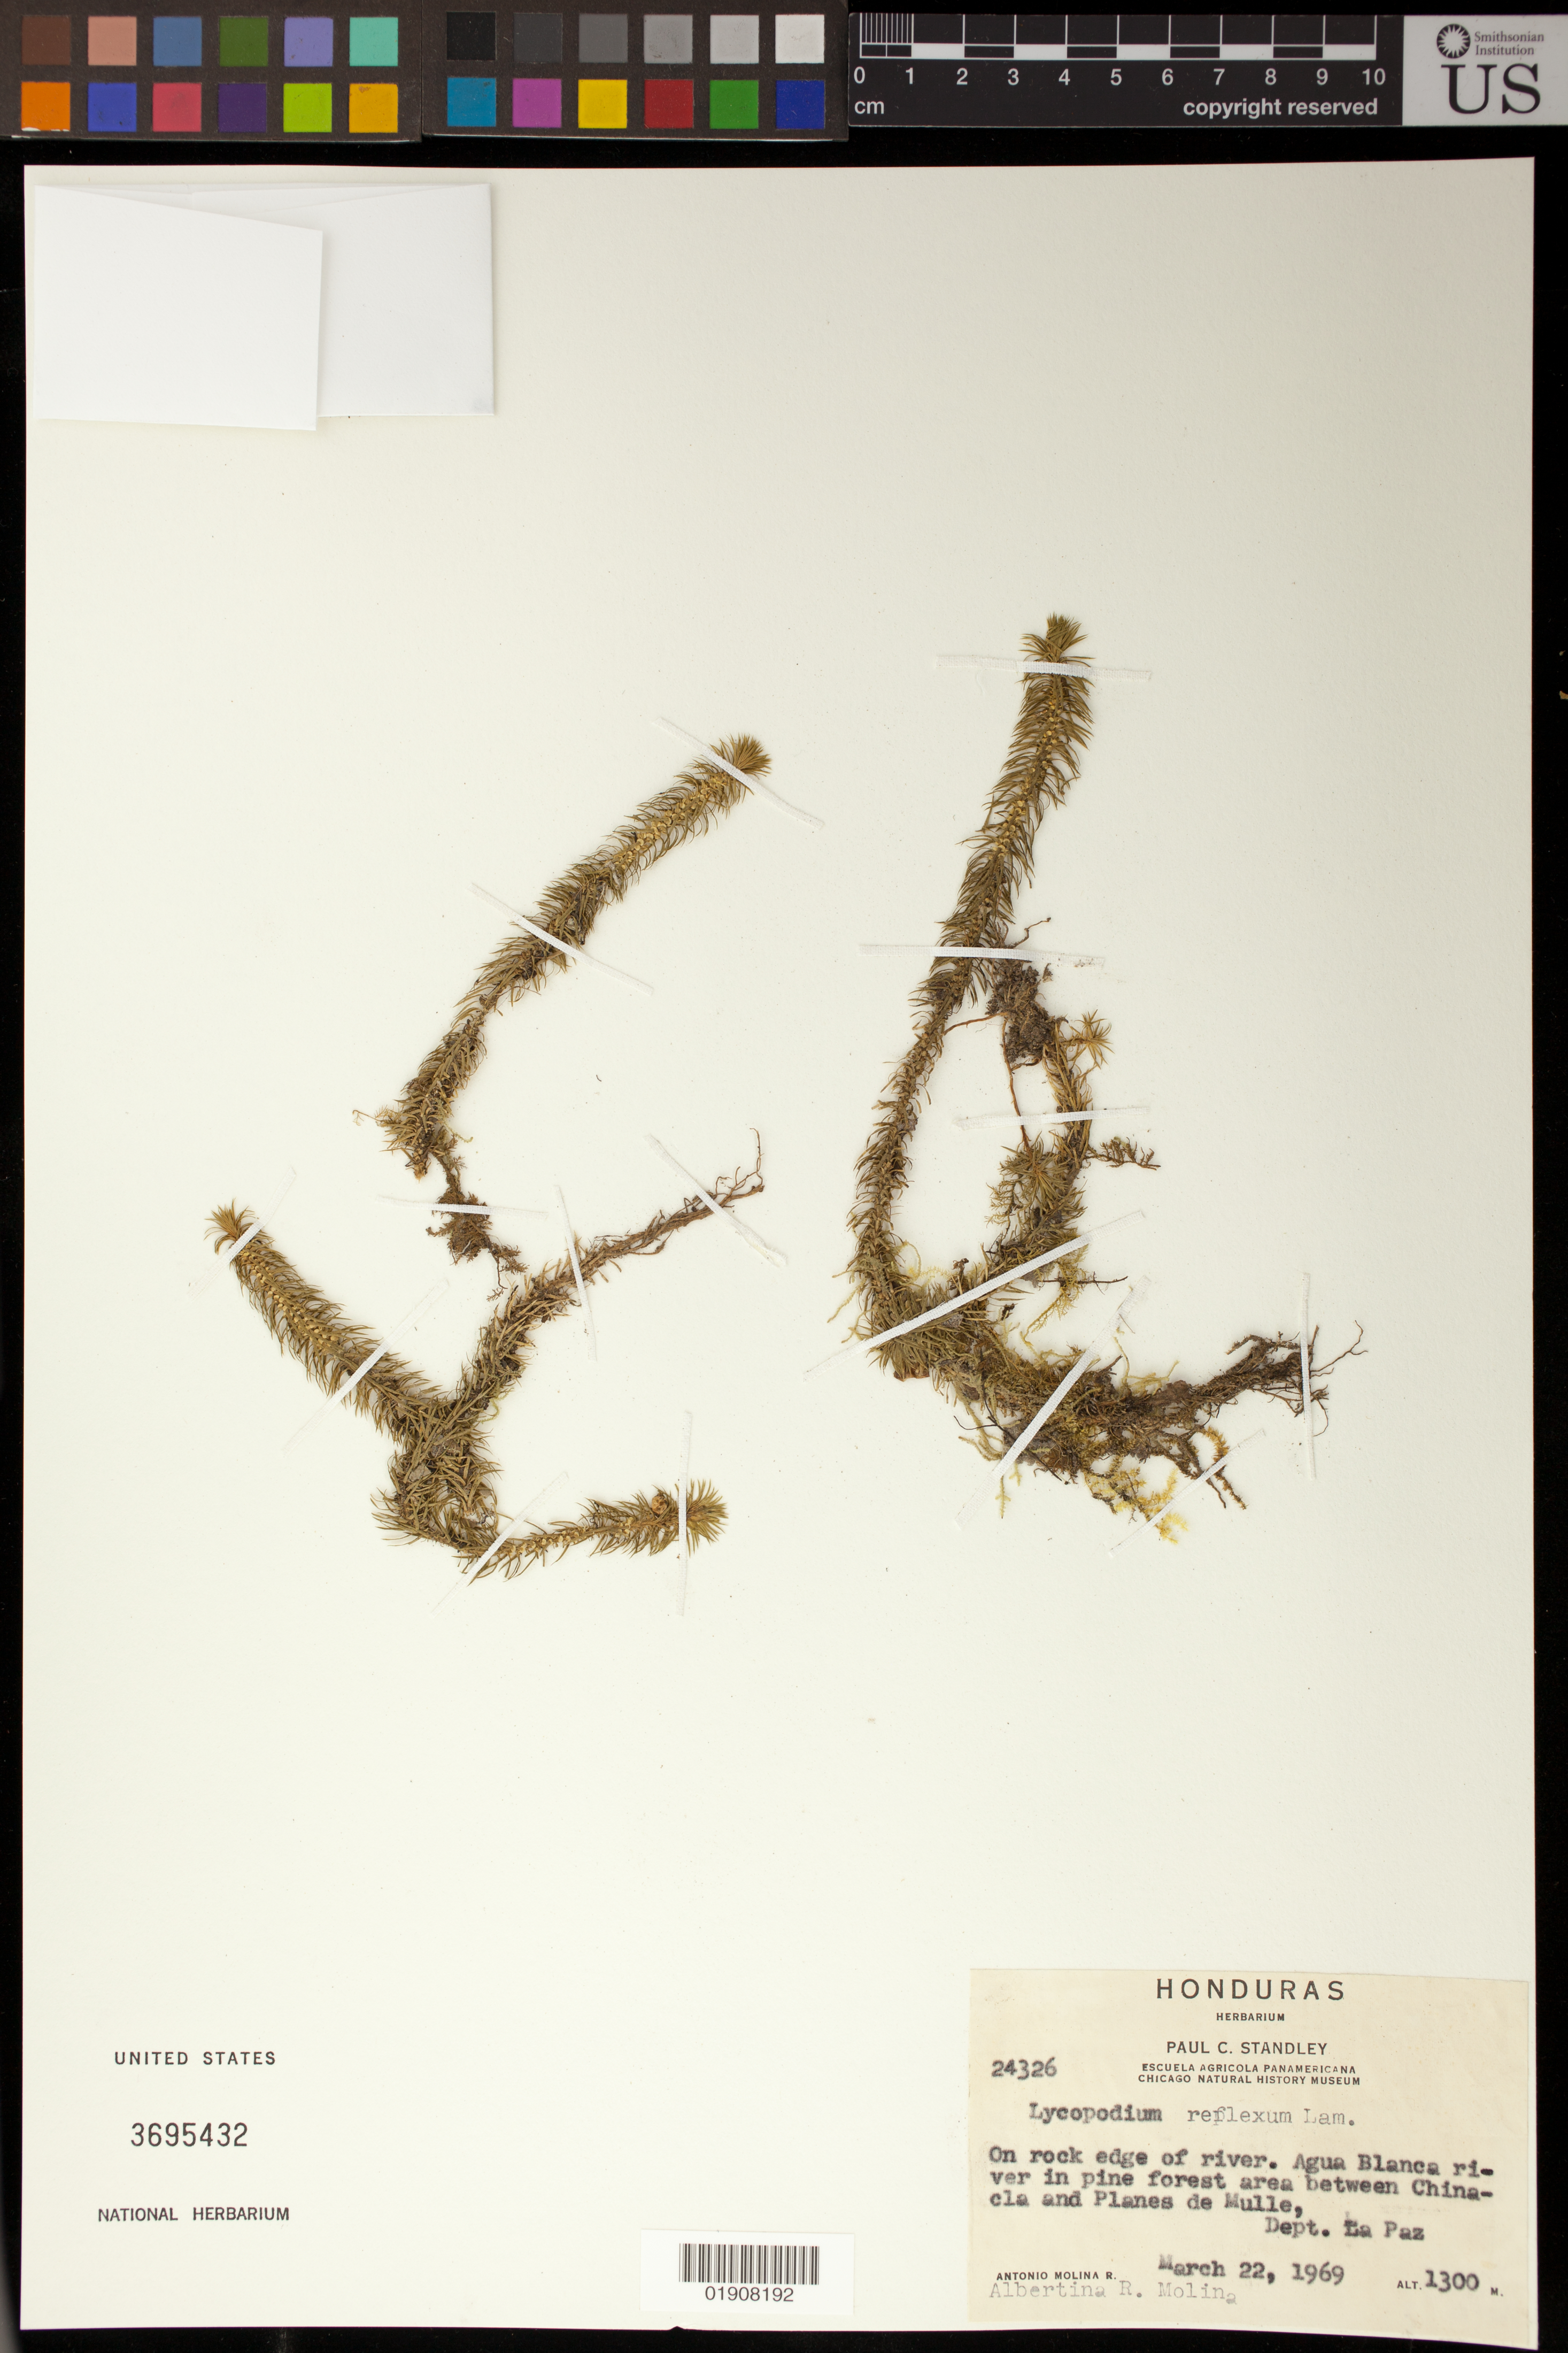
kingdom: Plantae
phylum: Tracheophyta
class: Lycopodiopsida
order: Lycopodiales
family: Lycopodiaceae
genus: Phlegmariurus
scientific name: Phlegmariurus reflexus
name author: (Lam.) B. Øllg.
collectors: A. Molina R. & A. R. Molina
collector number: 24326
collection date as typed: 22 Mar 1969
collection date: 1969-03-22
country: Honduras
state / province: La Paz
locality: Along Agua Blanca river, between Chinacla and Planes de Mulle.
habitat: On rock edge of river.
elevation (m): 1300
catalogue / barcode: US 3695432